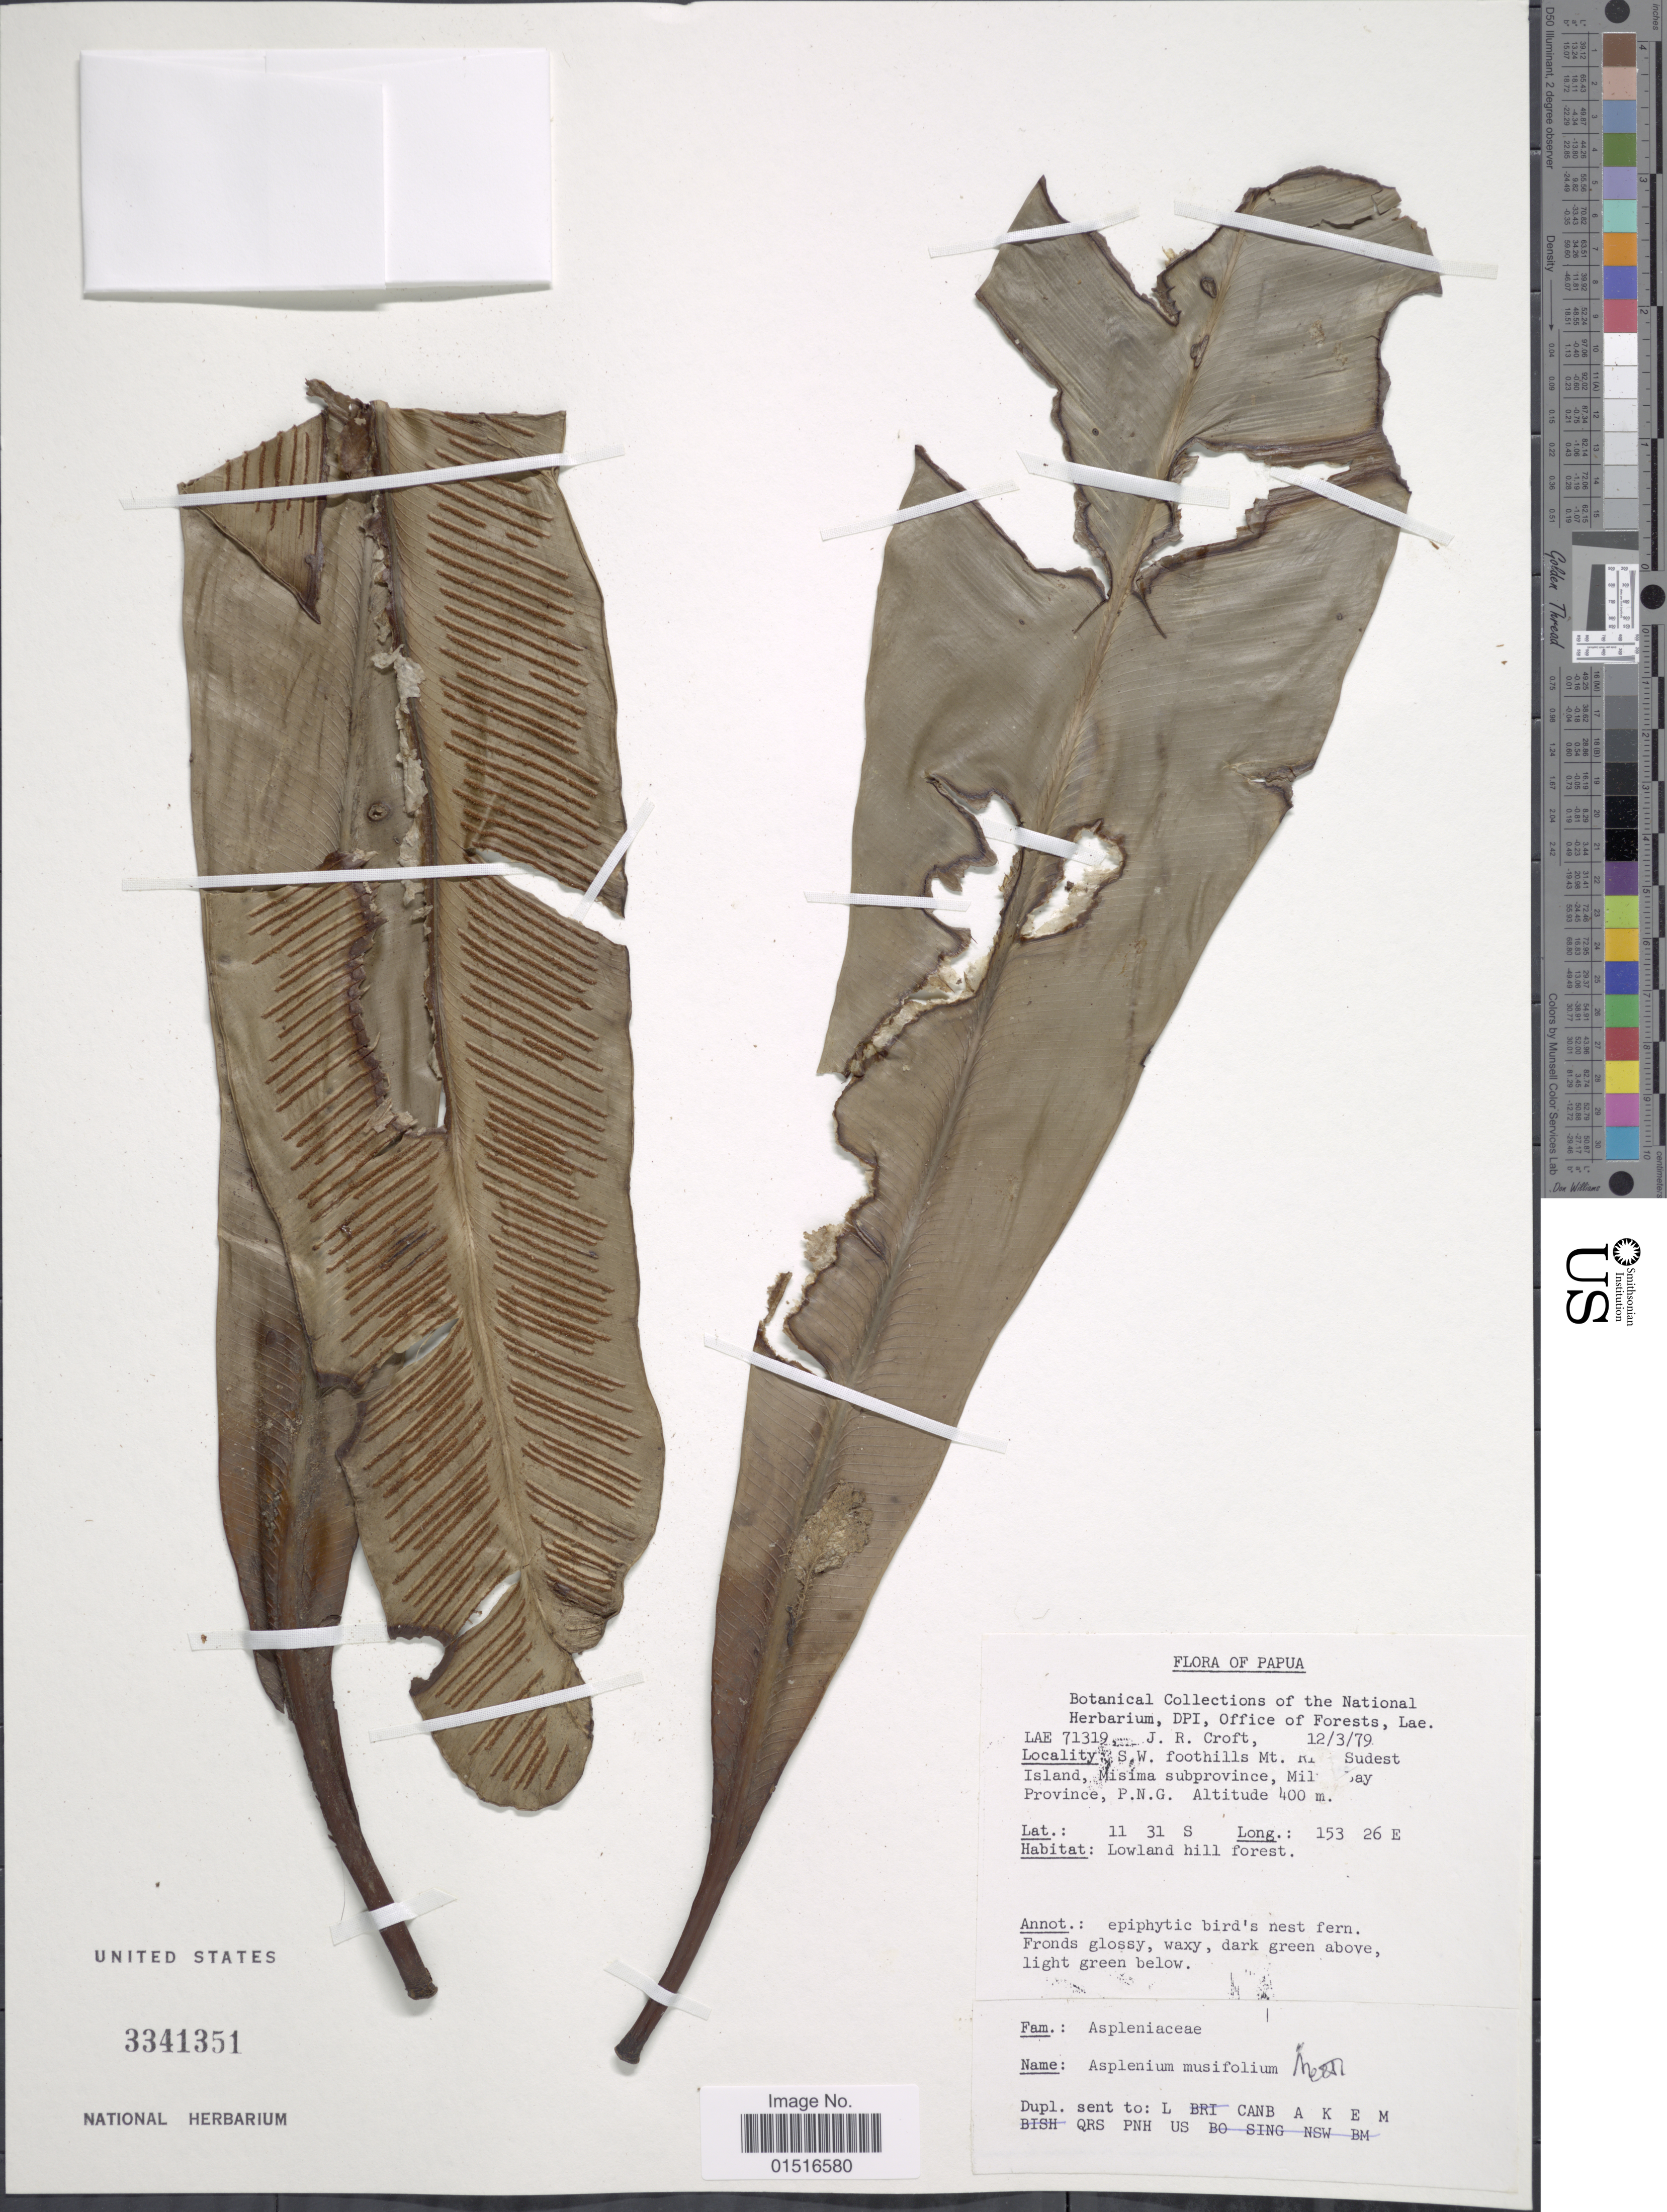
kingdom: Plantae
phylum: Tracheophyta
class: Polypodiopsida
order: Polypodiales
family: Aspleniaceae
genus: Asplenium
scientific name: Asplenium musifolium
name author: Mett.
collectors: J. R. Croft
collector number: LAE 71319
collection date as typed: Transcribed d/m/y: 12/3/79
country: Papua New Guinea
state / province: Milne Bay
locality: Papua, S. W. foothills Mt. R. Sudest Island, Misima subprovince, Mil ay Province, P.N.G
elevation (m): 400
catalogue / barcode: US 3341351